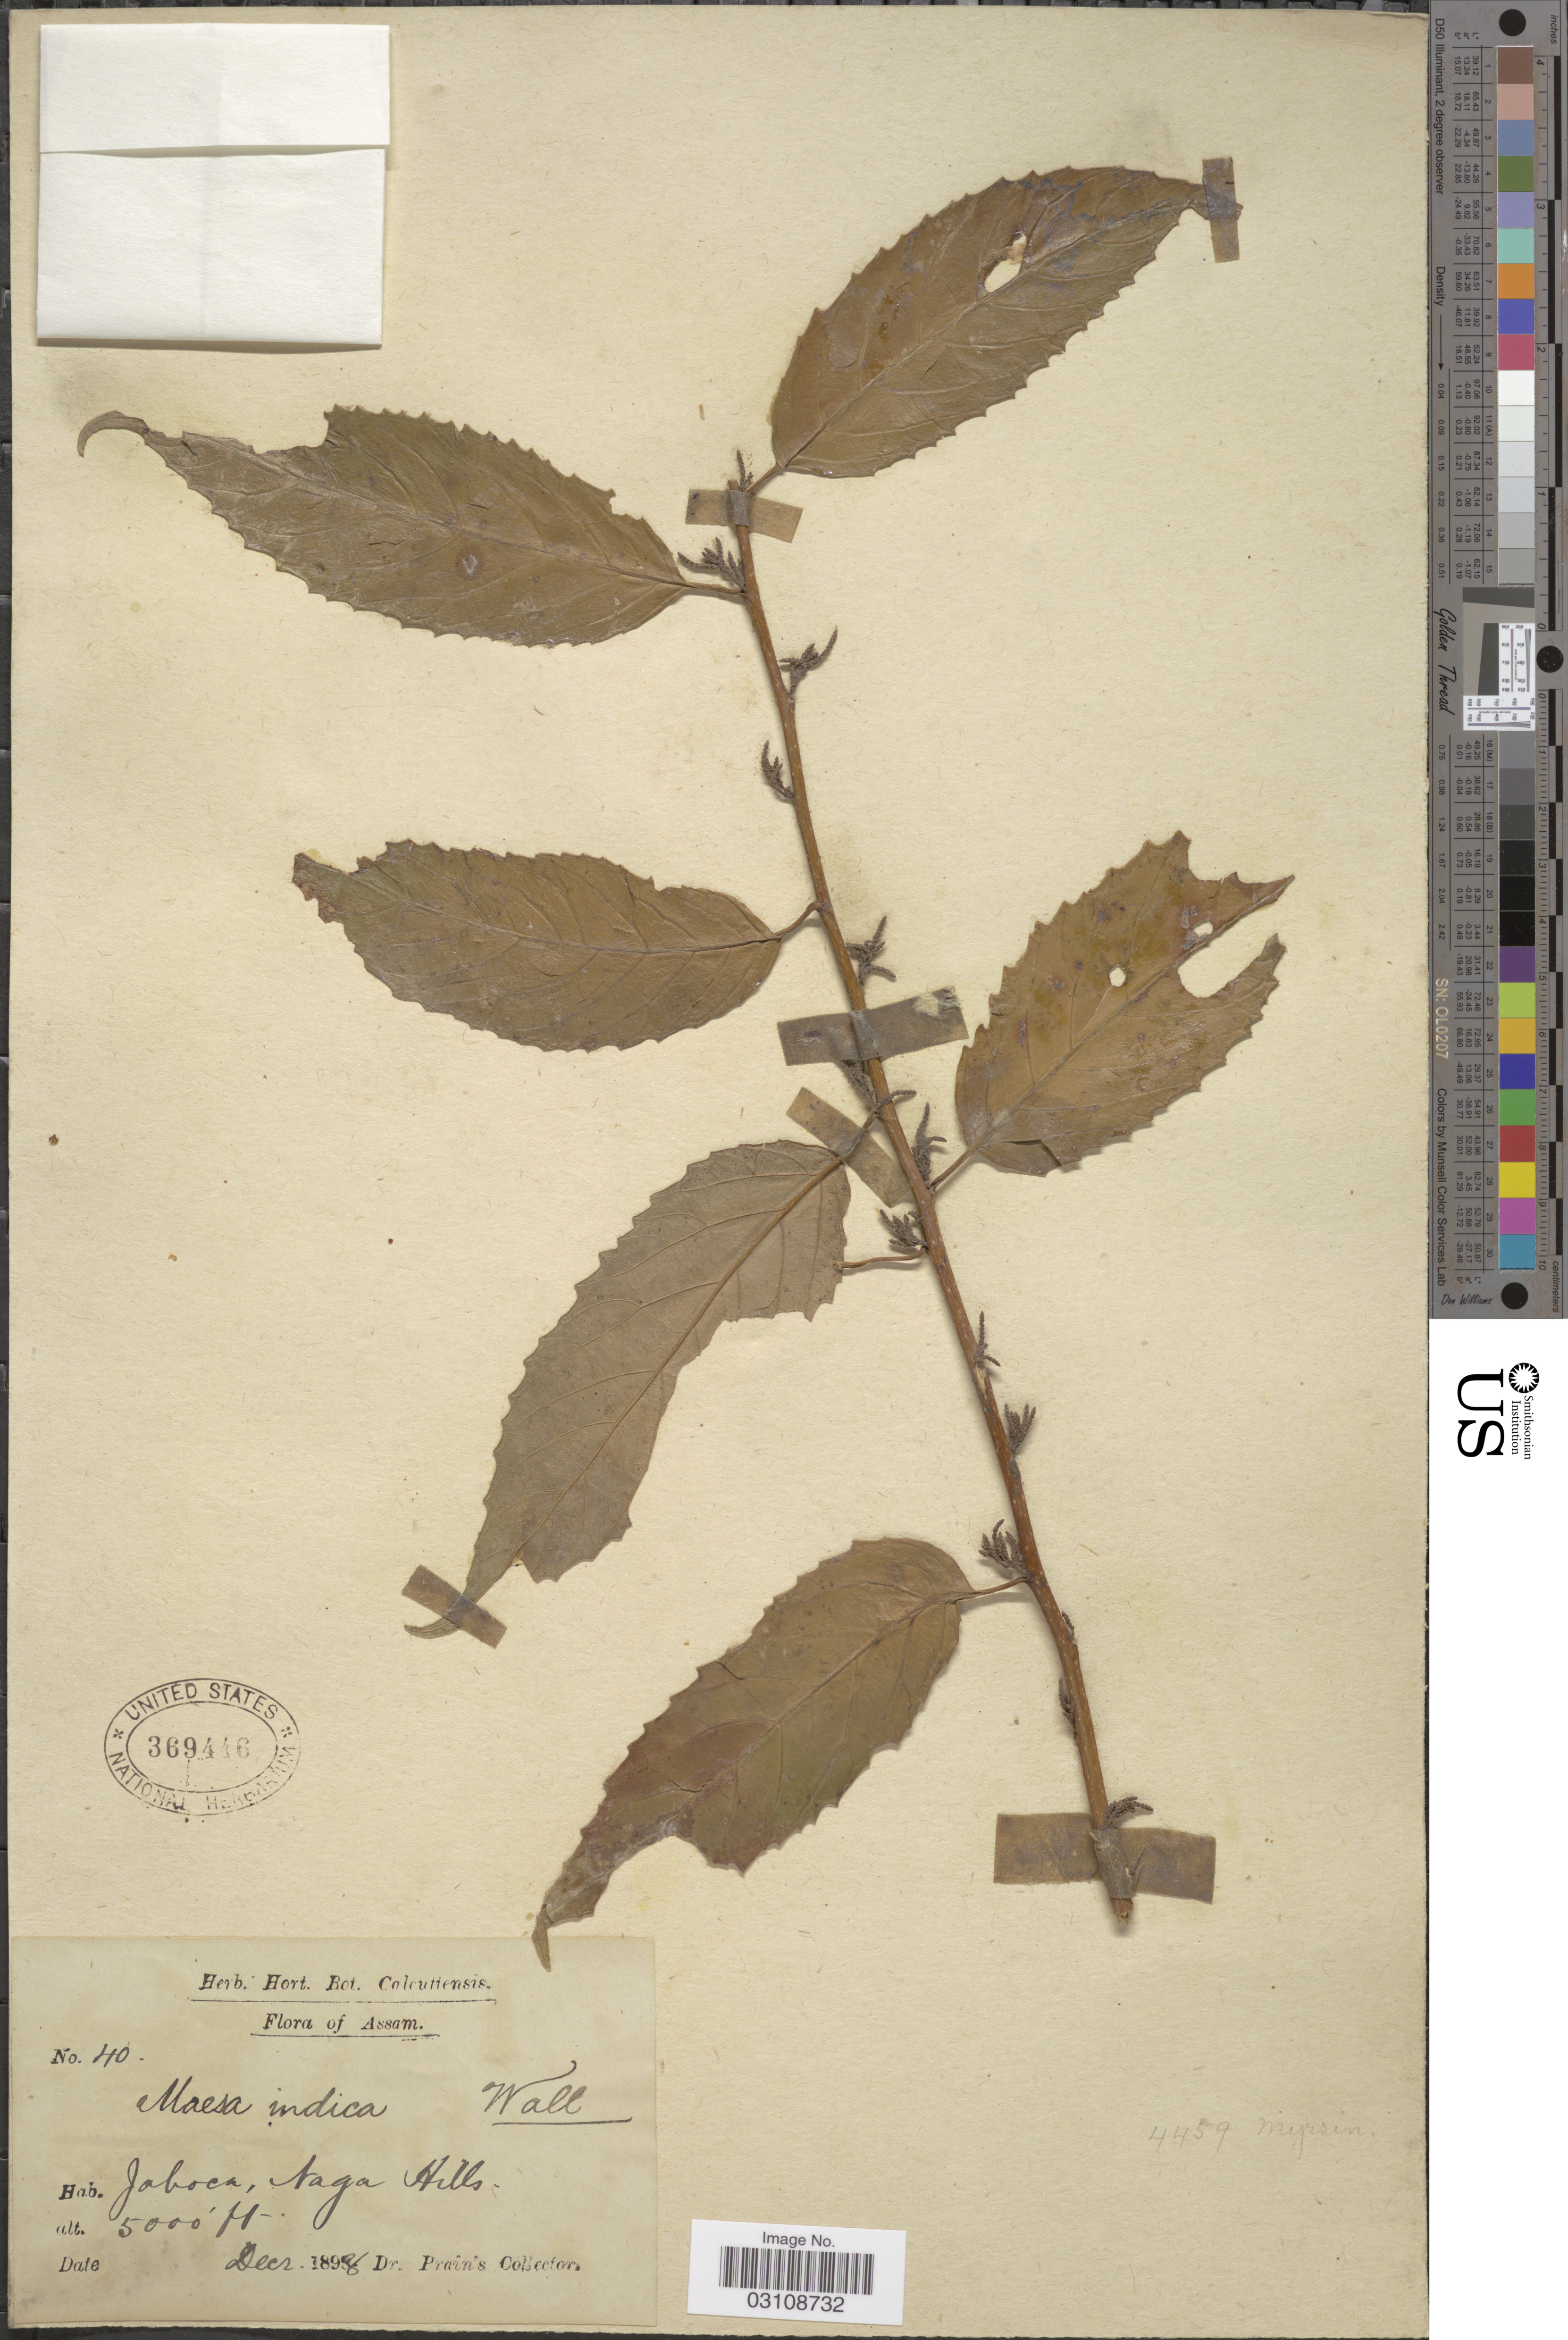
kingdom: Plantae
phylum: Tracheophyta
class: Magnoliopsida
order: Ericales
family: Primulaceae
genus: Maesa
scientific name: Maesa montana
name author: A. DC.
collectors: Dr. Prain's collector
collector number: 40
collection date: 1898-12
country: India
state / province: Assam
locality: Jaboca, Naga Hills.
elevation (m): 1524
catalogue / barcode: US 369446